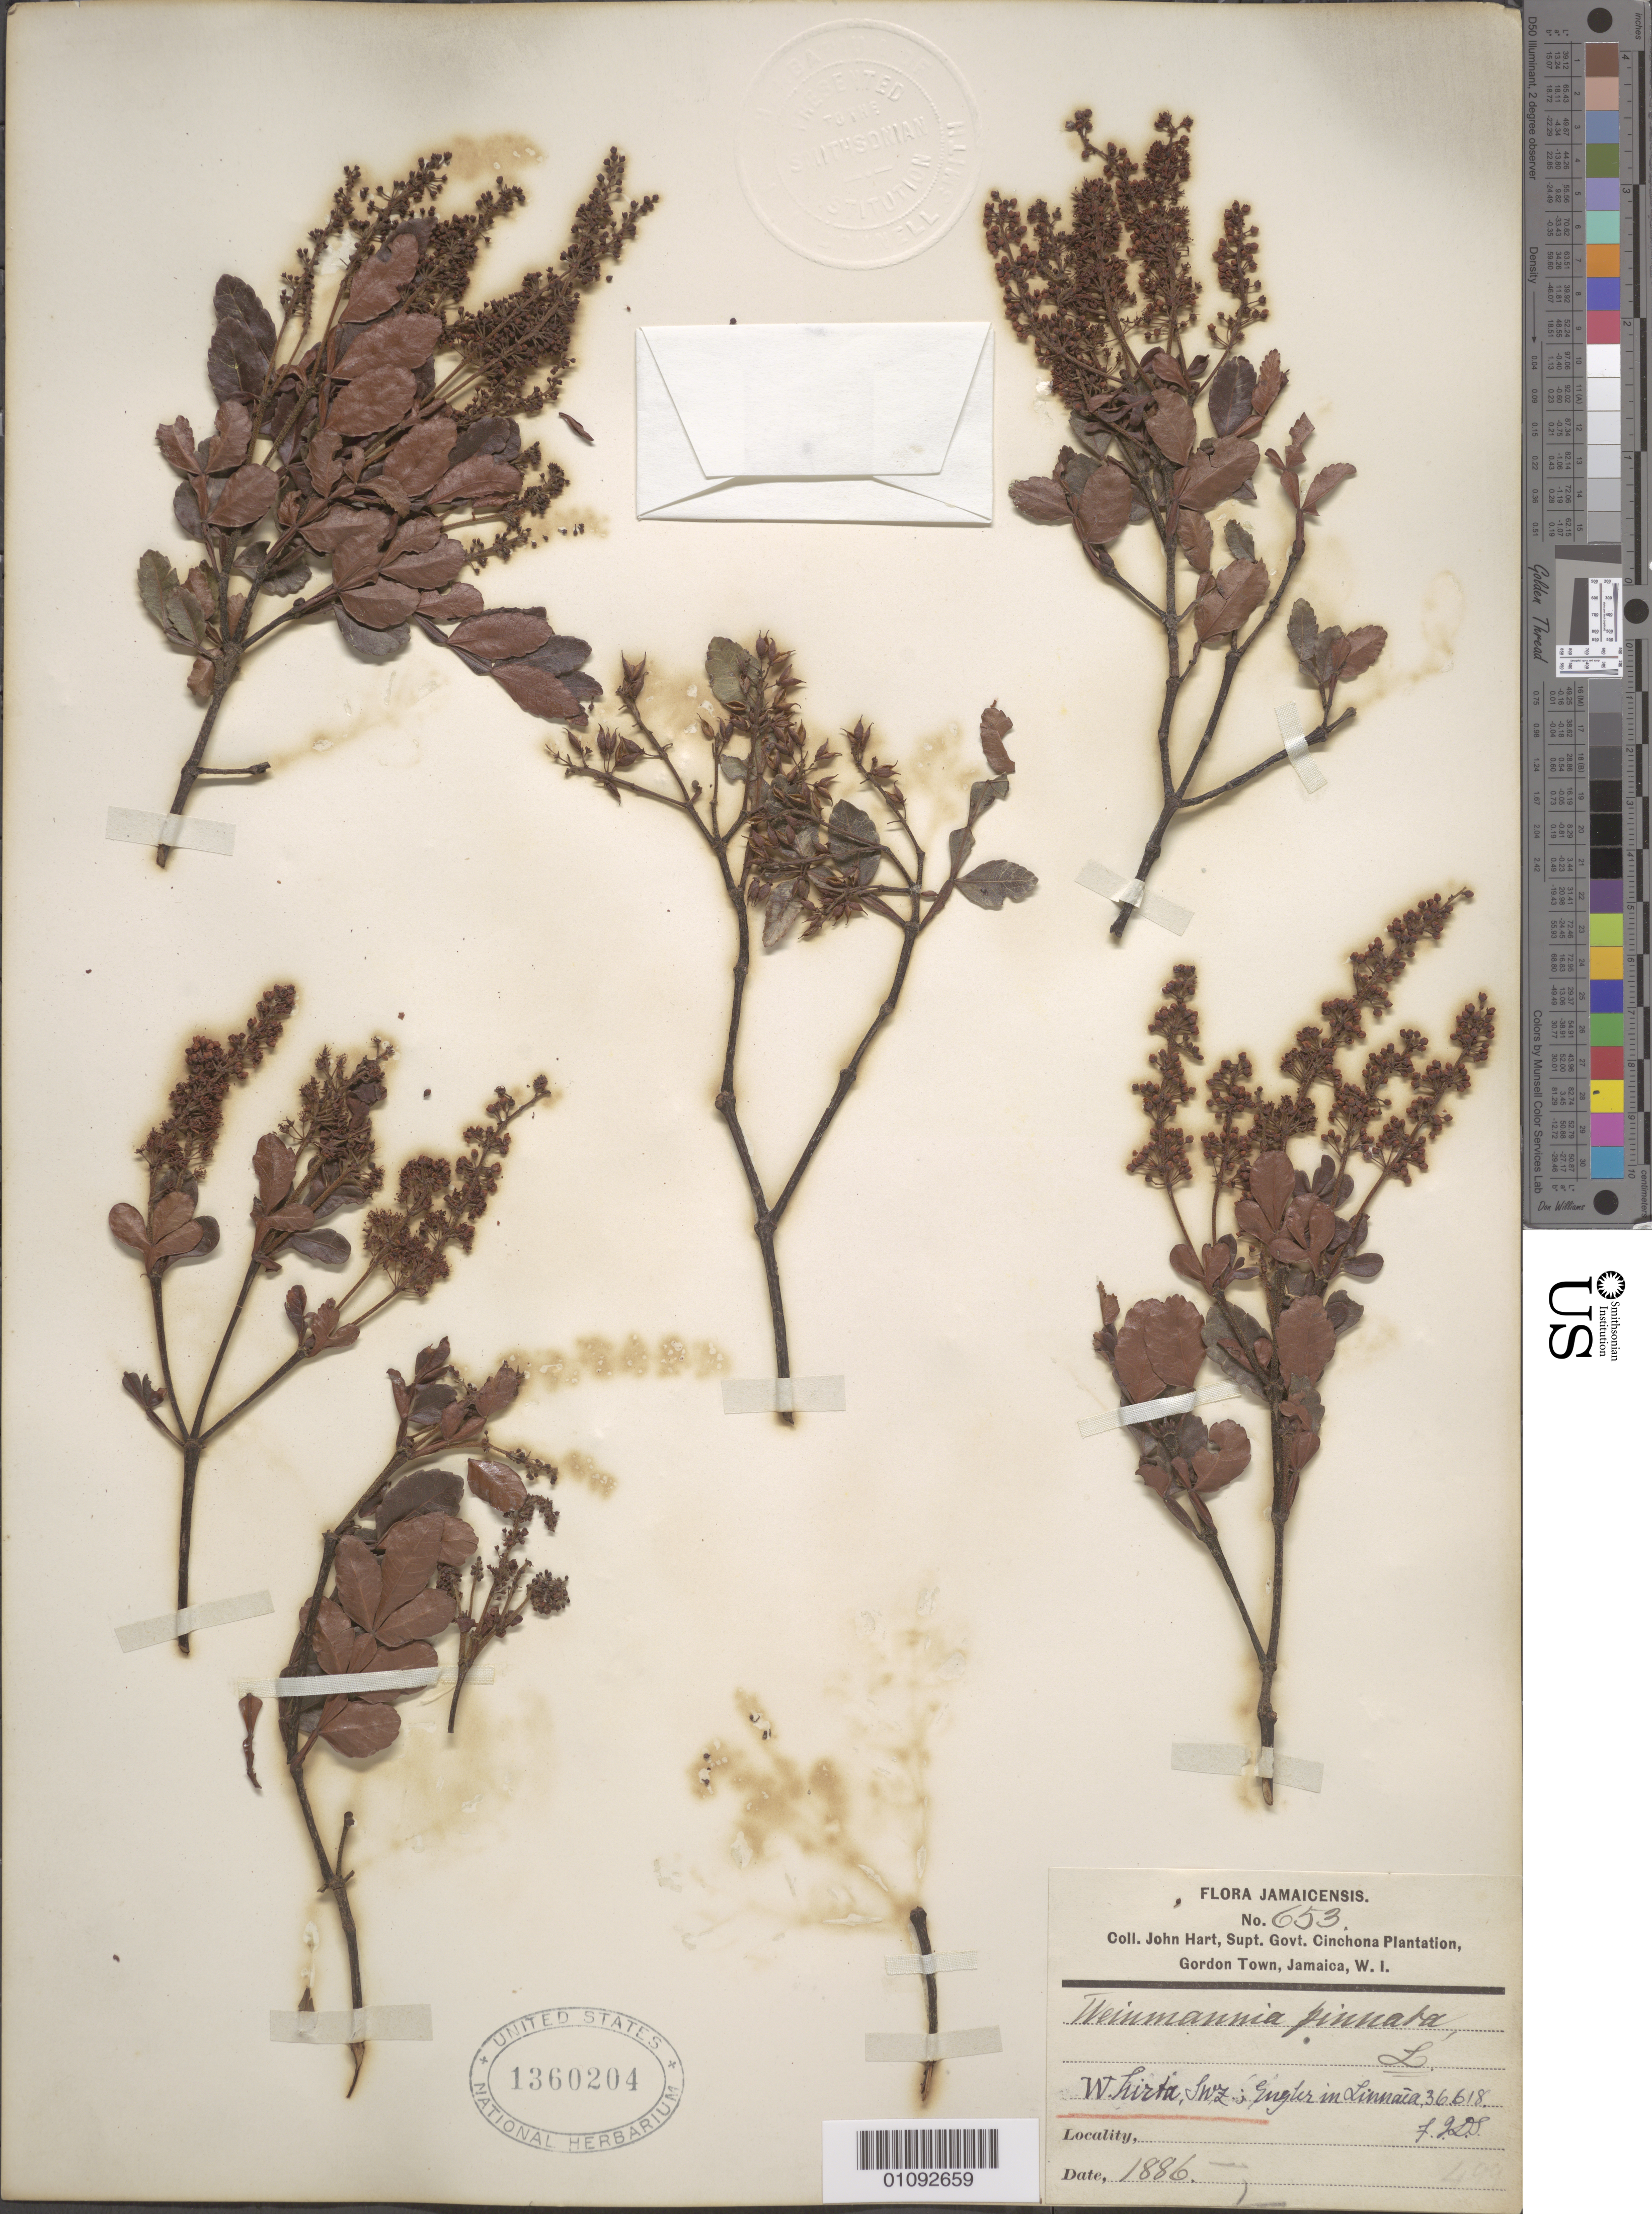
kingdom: Plantae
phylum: Tracheophyta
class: Magnoliopsida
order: Oxalidales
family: Cunoniaceae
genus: Weinmannia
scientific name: Weinmannia pinnata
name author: L.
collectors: J. Hart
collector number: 653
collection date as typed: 1886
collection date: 1886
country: Jamaica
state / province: Saint Andrew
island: Jamaica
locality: Cinchona Plantation, Gordon Town.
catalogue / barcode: US 1360204